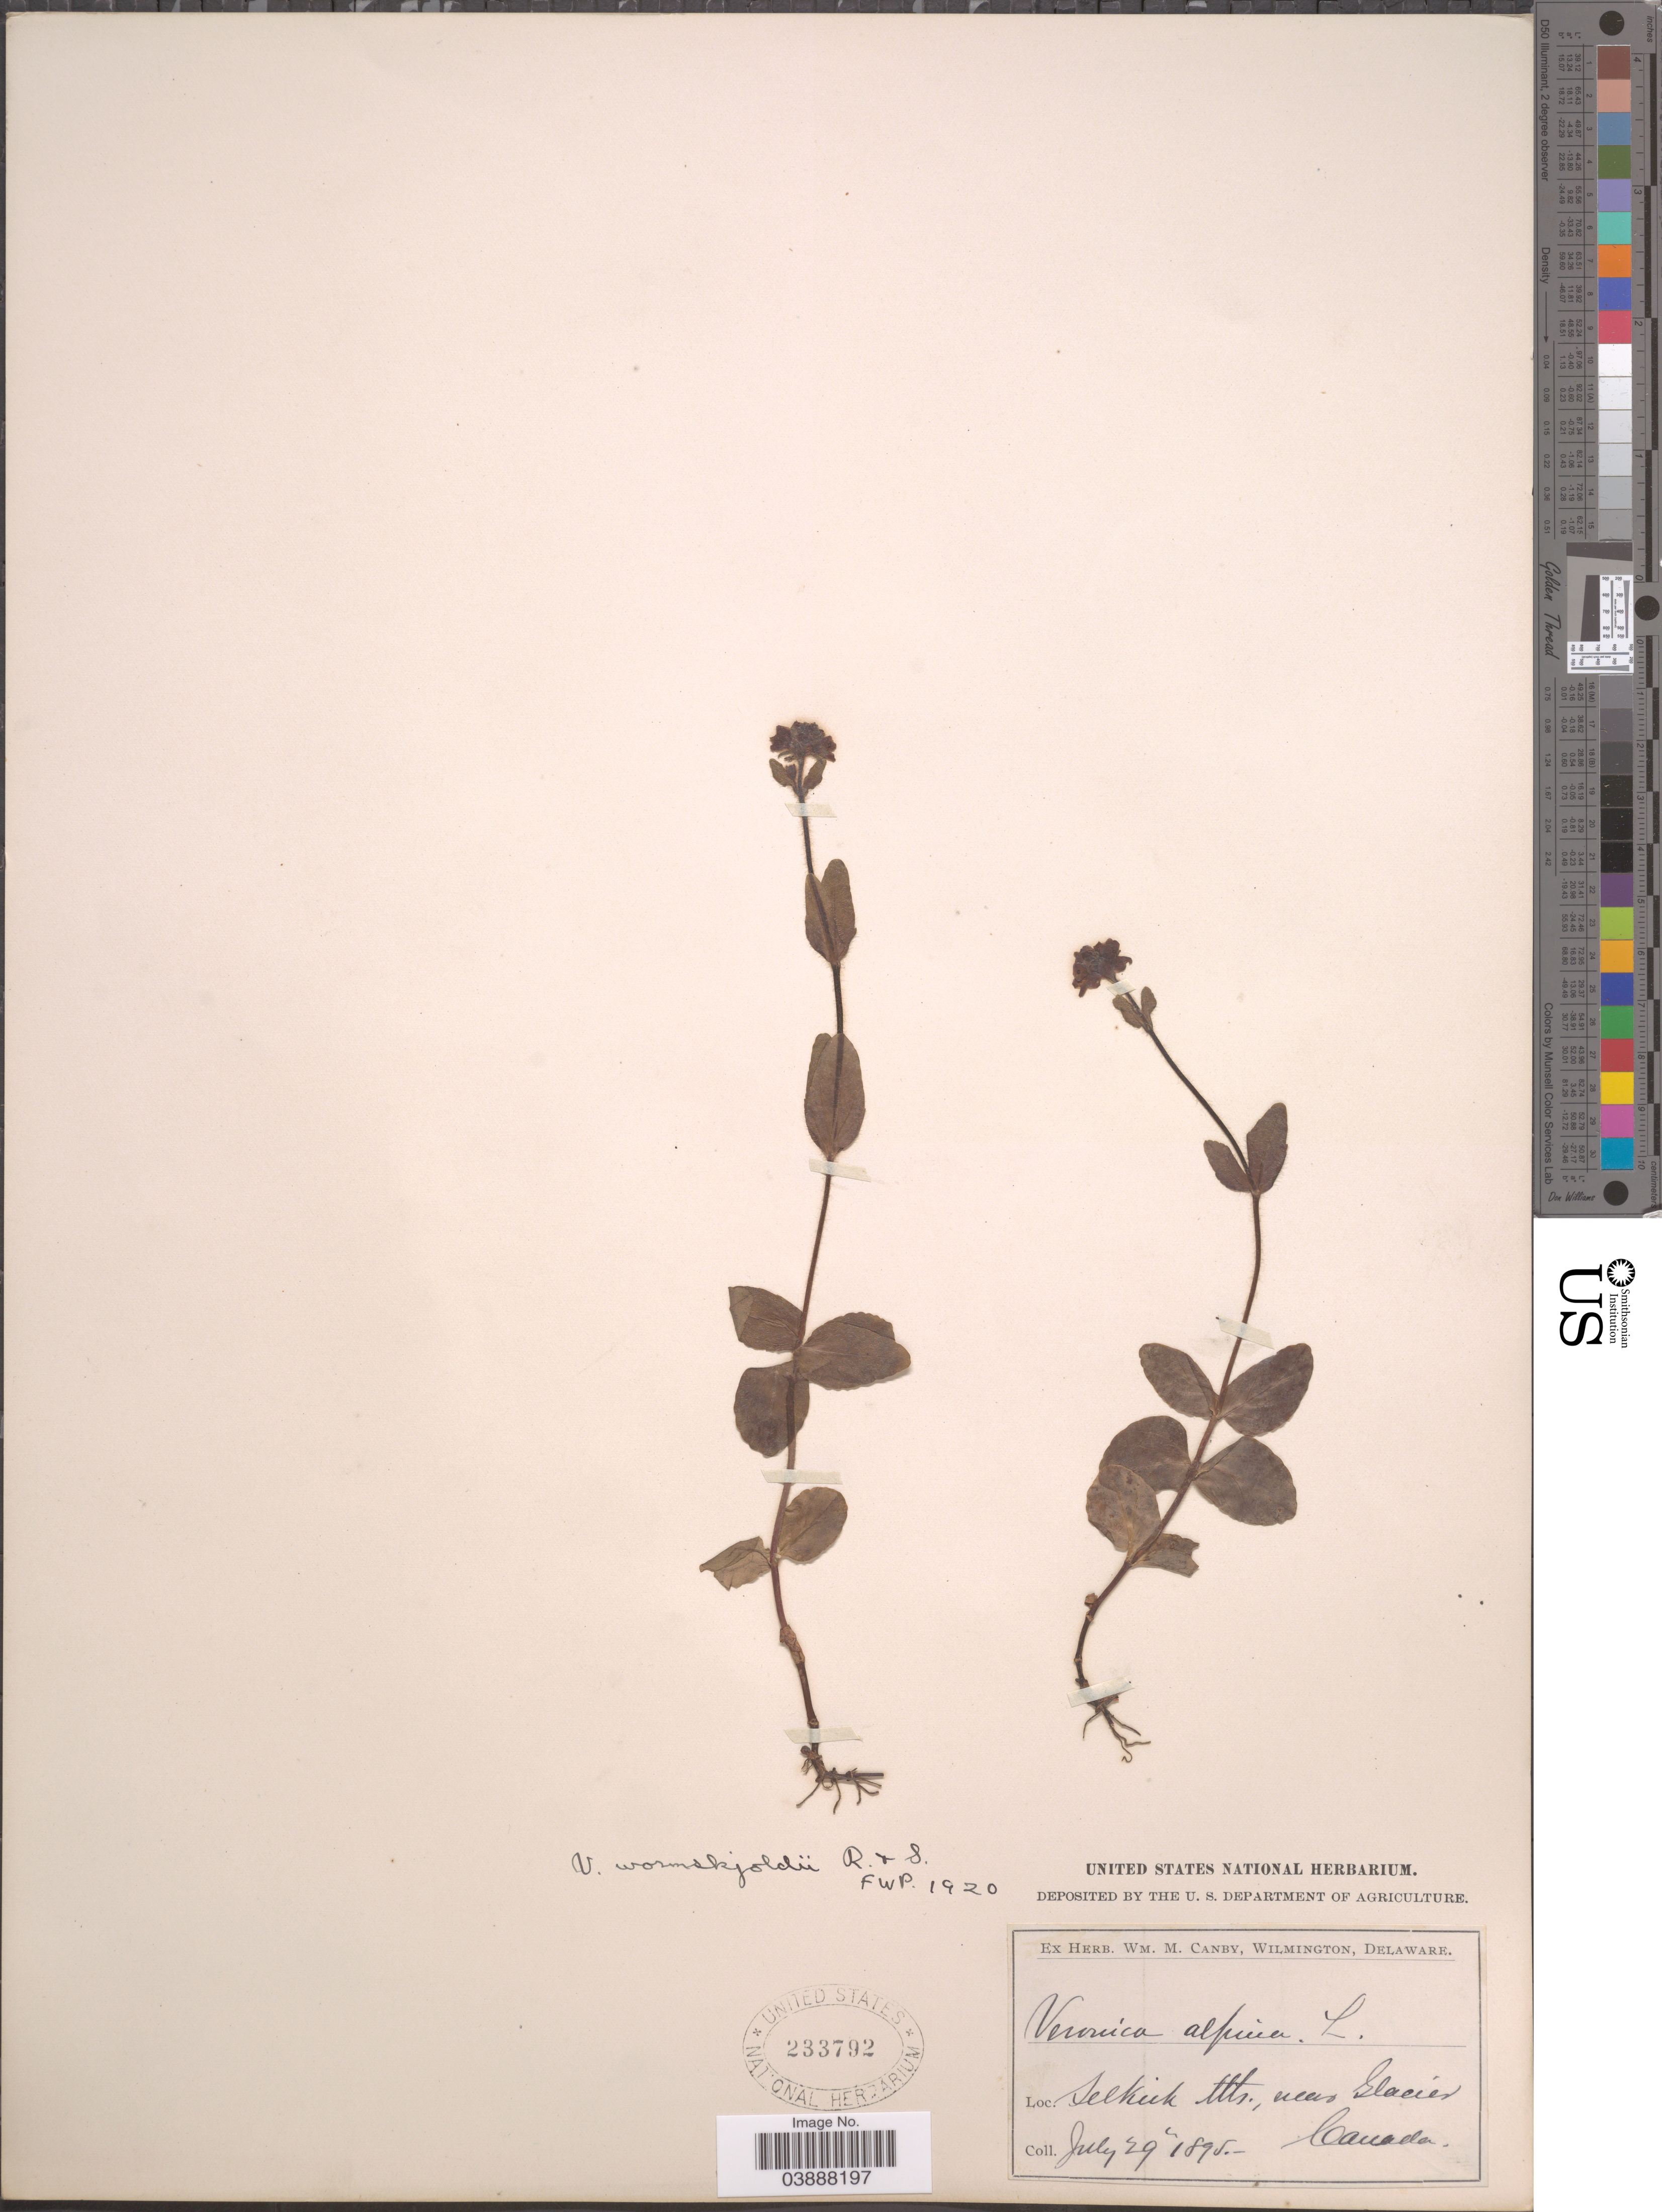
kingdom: Plantae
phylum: Tracheophyta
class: Magnoliopsida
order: Lamiales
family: Plantaginaceae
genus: Veronica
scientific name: Veronica wormskjoldii subsp. wormskjoldii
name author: Roem. & Schult.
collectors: ex herb. W.M. Canby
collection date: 1895-07-29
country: Canada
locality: Selkirk Mts., near Glacier.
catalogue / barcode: US 233792